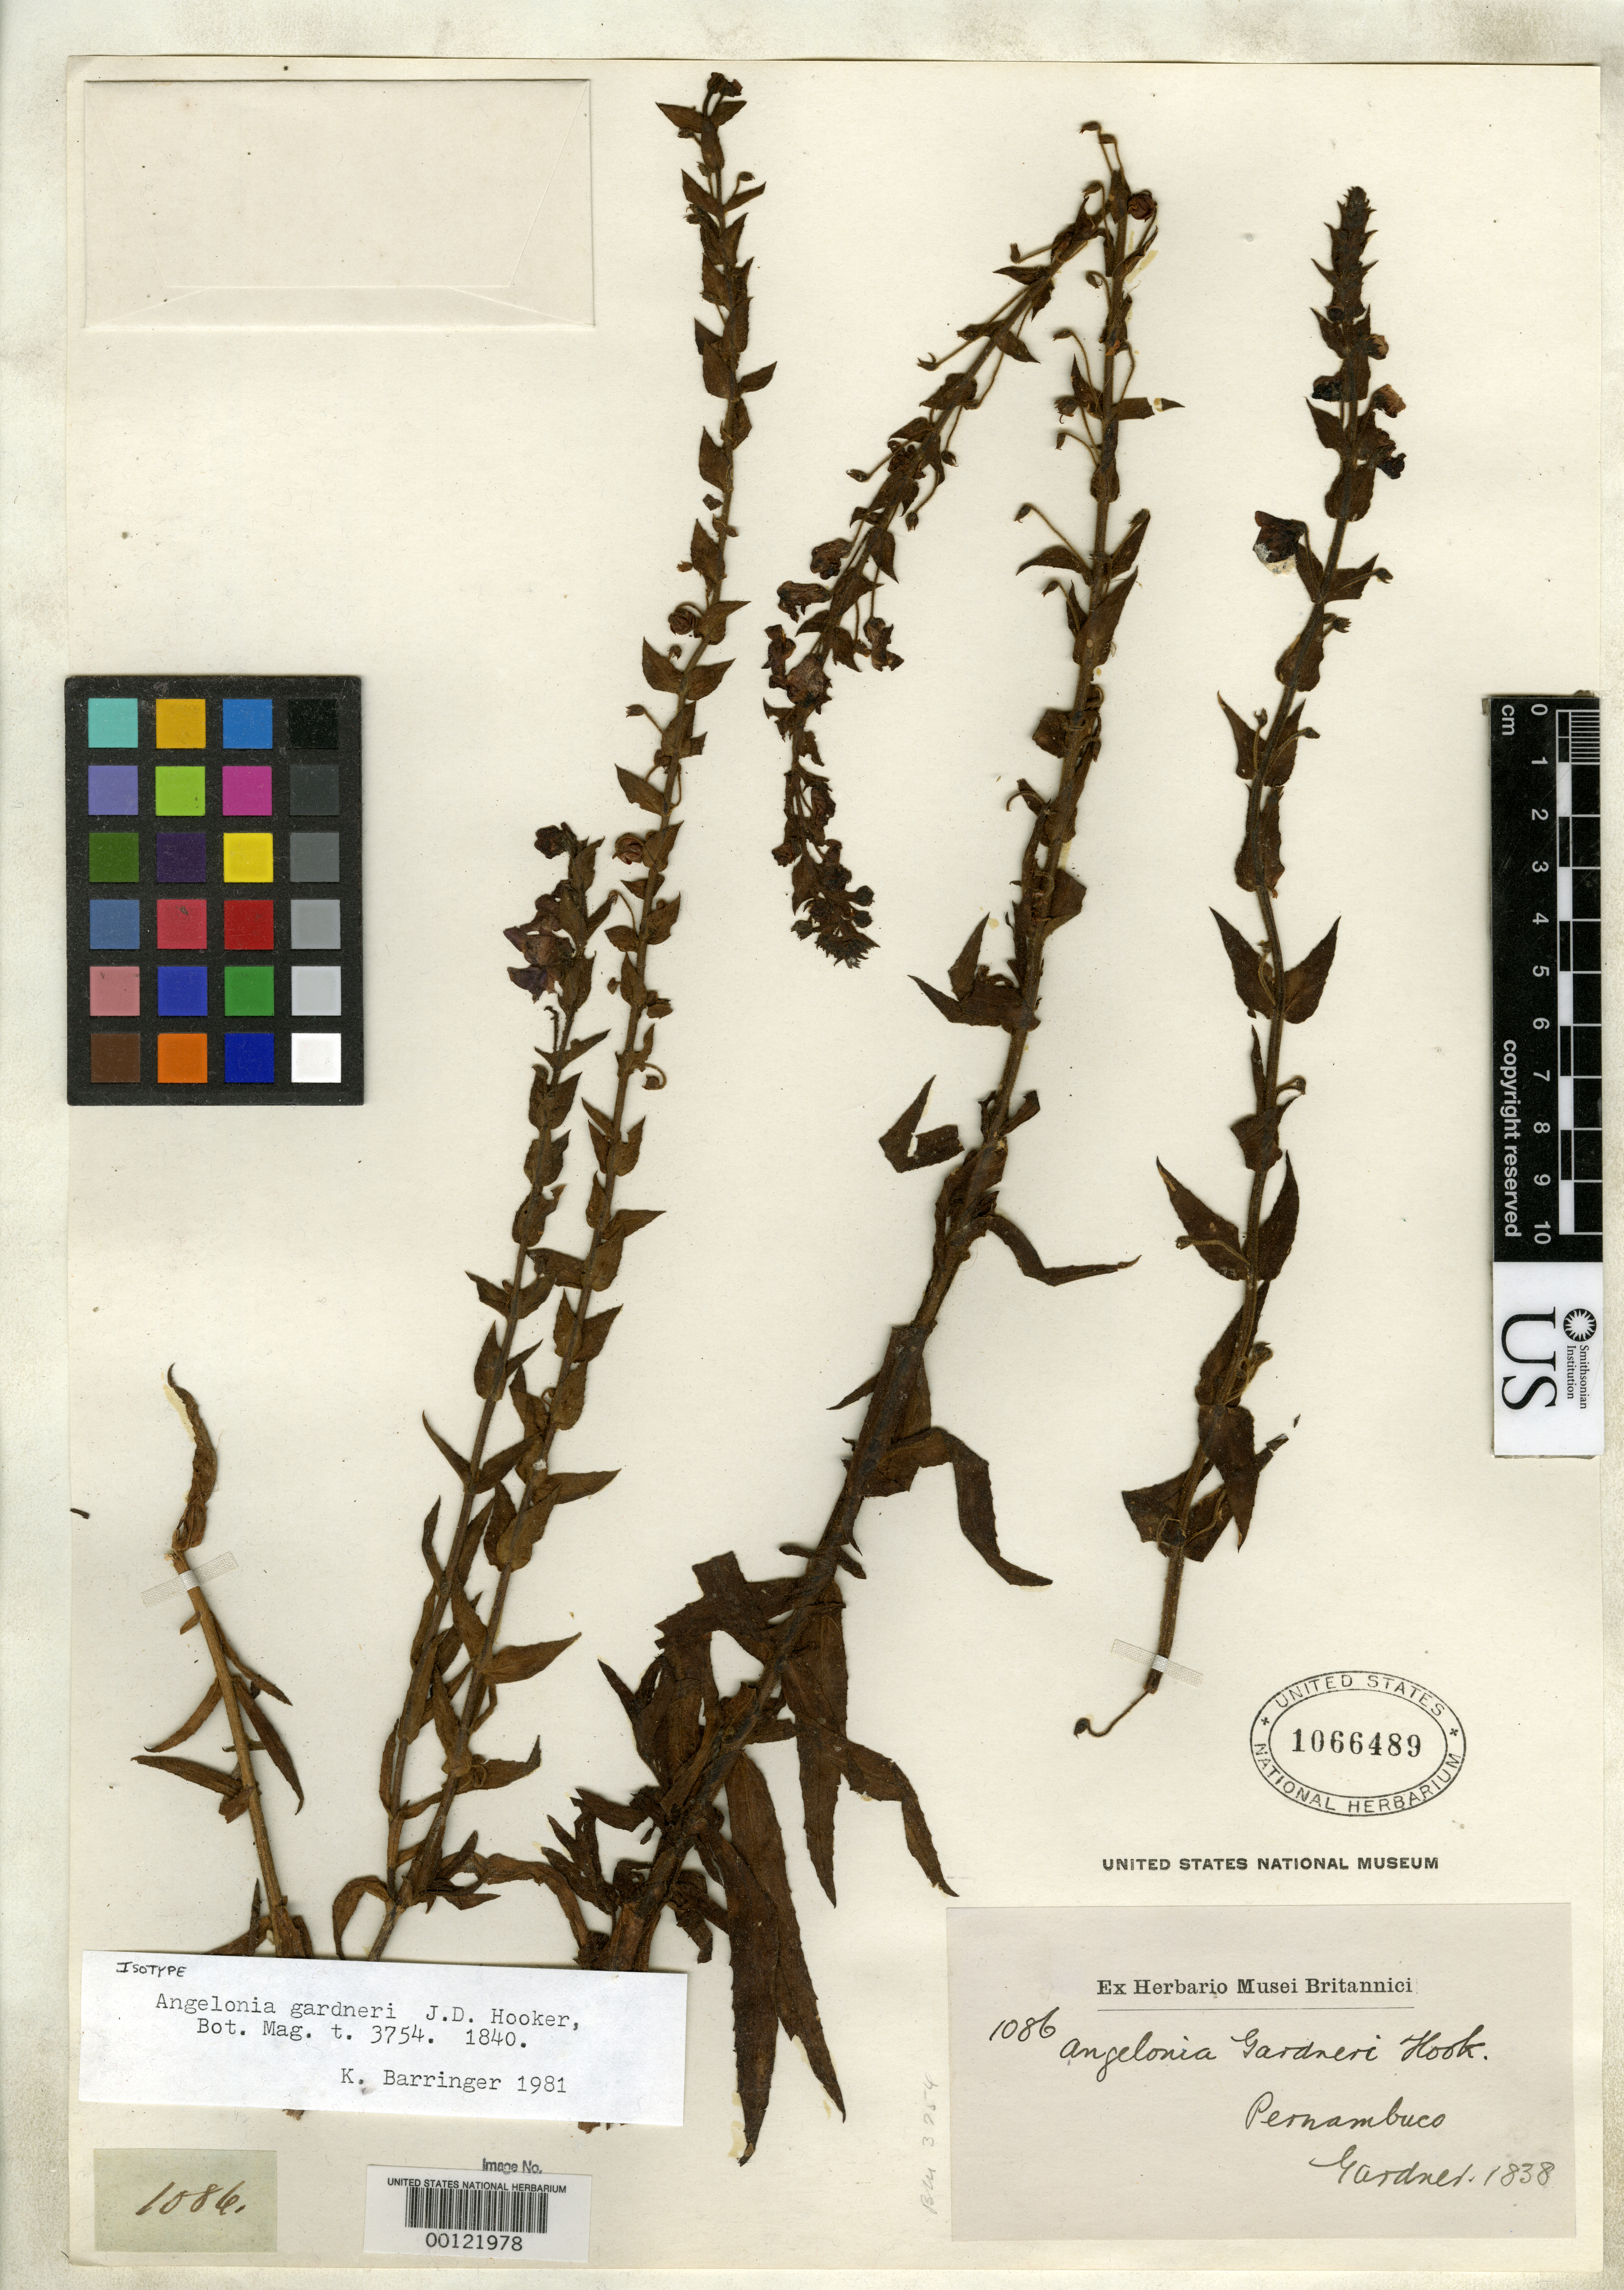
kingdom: Plantae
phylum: Tracheophyta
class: Magnoliopsida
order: Lamiales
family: Plantaginaceae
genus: Angelonia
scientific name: Angelonia gardneri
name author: Hook.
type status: Isotype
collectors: G. Gardner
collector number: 1086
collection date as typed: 1838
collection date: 1838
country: Brazil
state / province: Pernambuco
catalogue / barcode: US 1066489